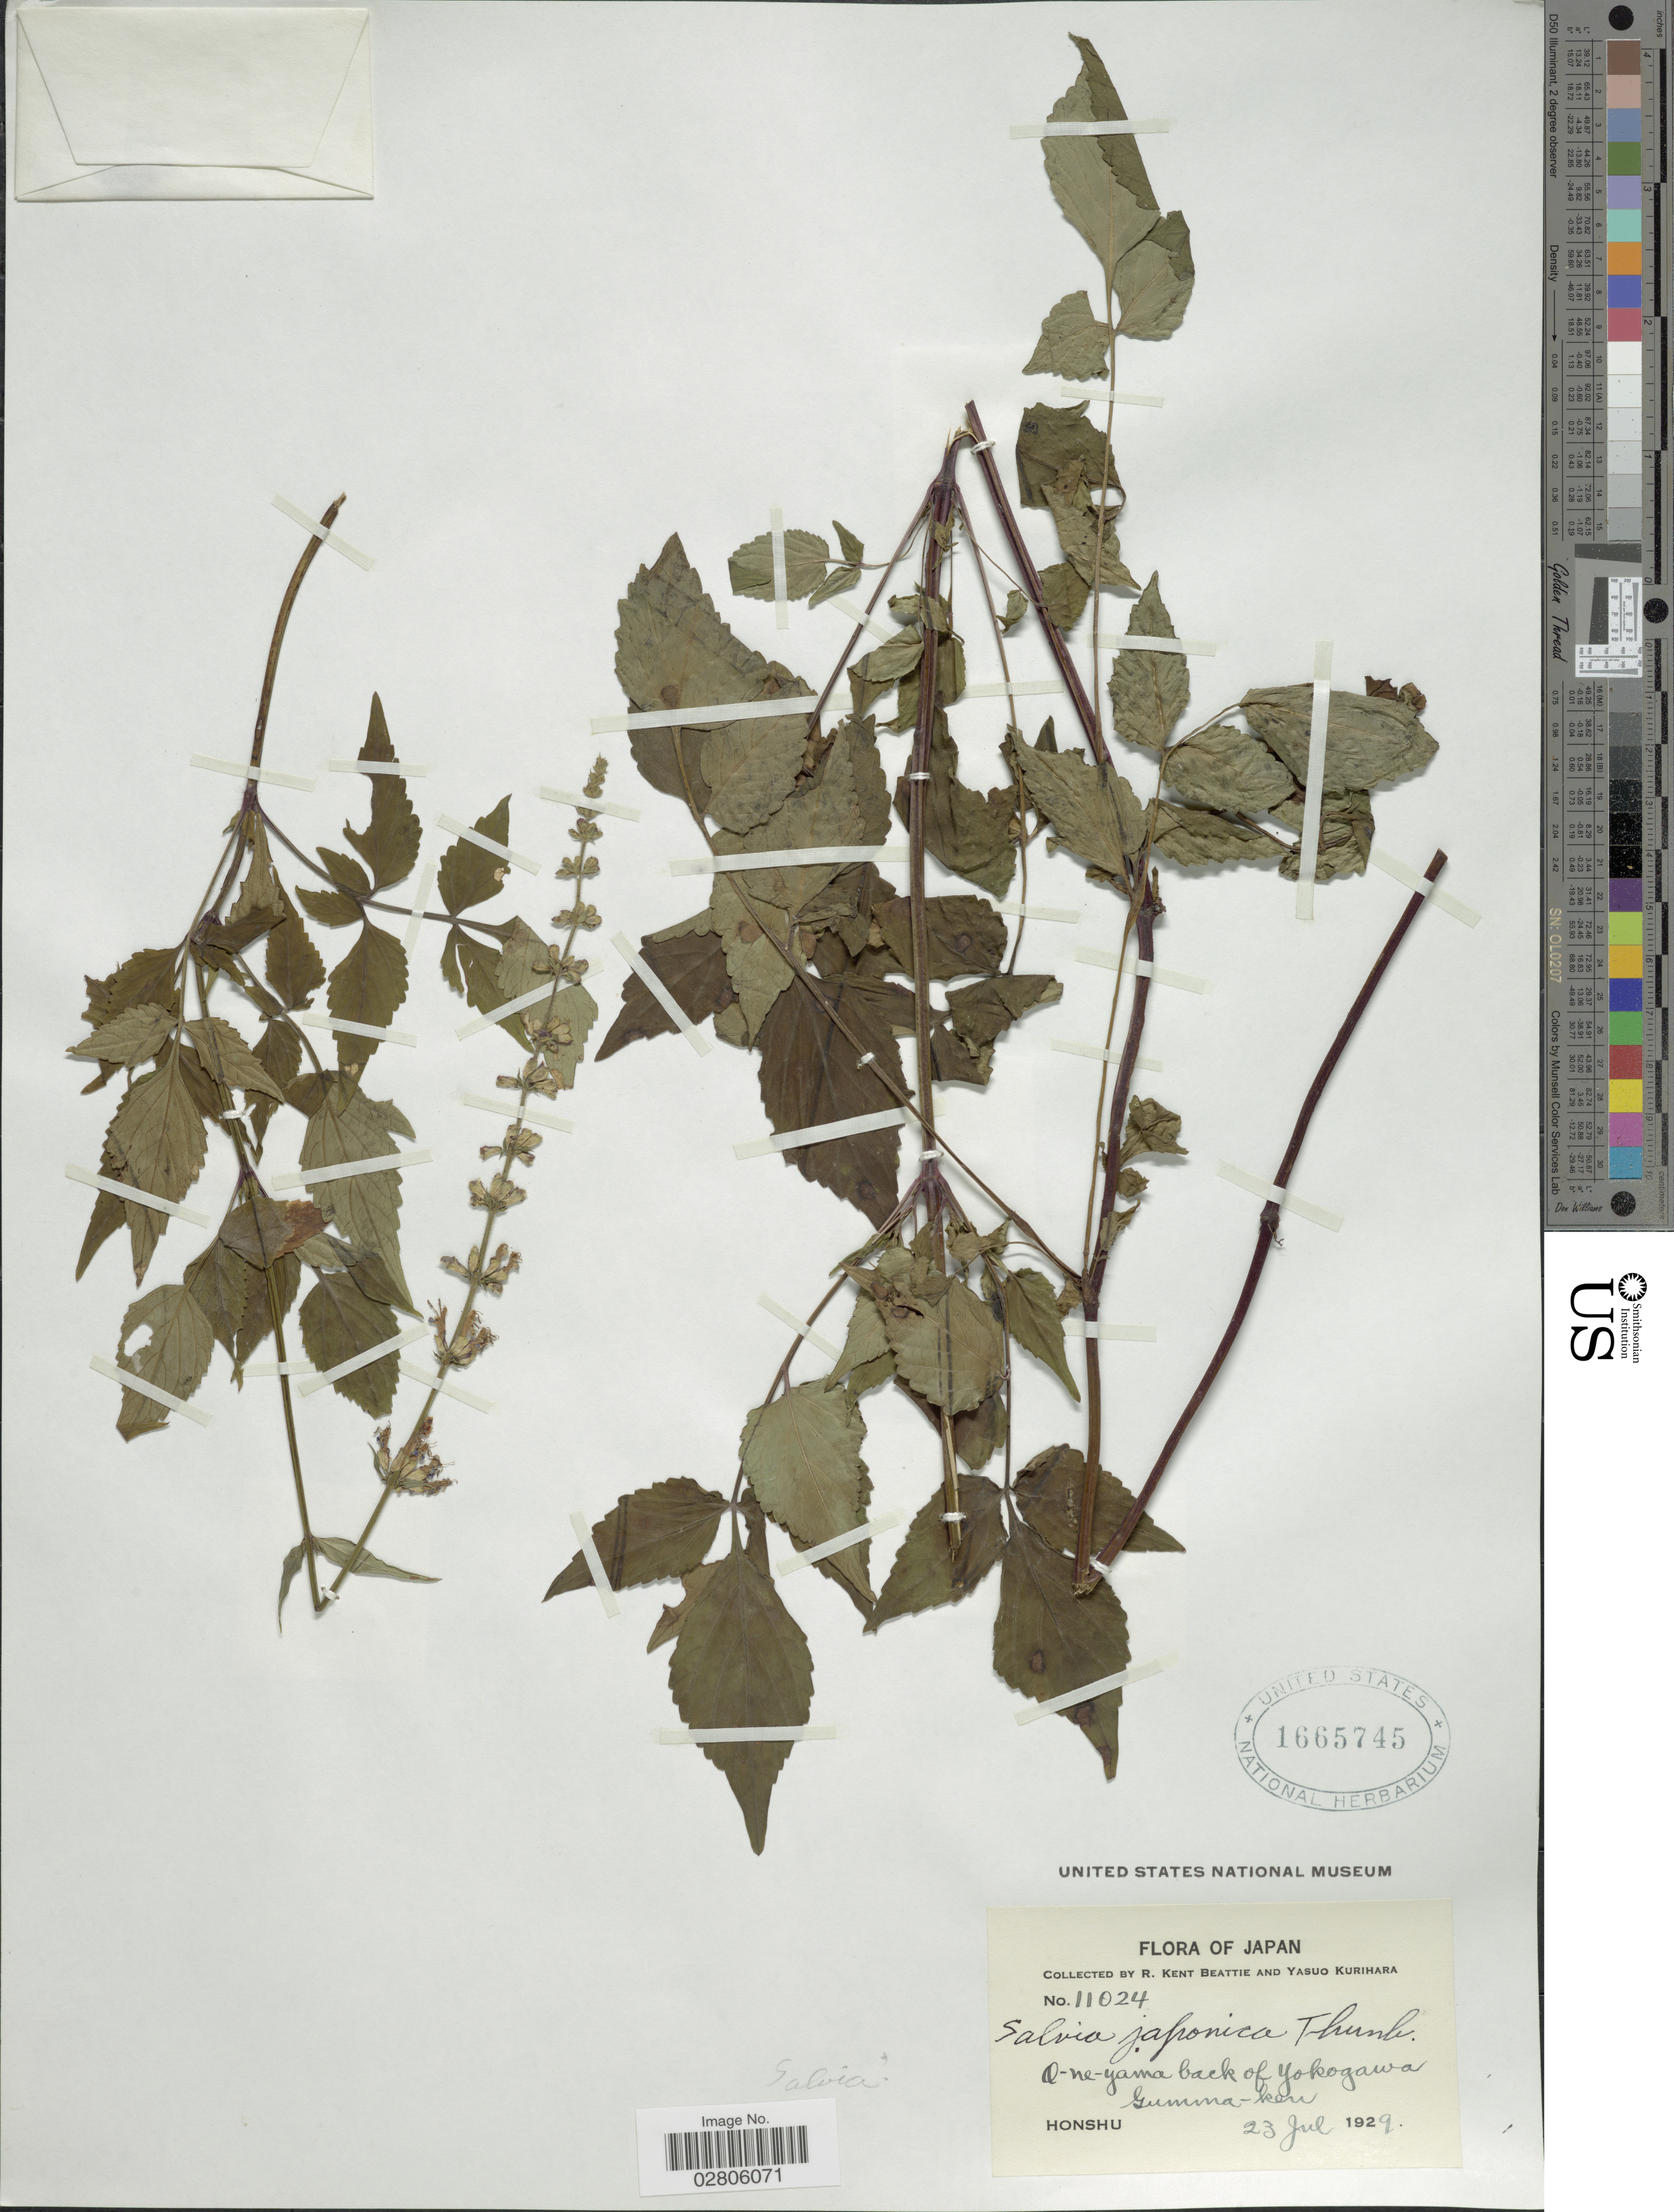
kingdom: Plantae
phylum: Tracheophyta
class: Magnoliopsida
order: Lamiales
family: Lamiaceae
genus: Salvia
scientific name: Salvia japonica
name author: Thunb.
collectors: R. K. Beattie & Y. Kurihara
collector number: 11024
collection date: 1929-07-23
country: Japan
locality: O-ne-yama back of Yokogawa, Gumma-ken, Honshu.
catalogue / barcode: US 1665745